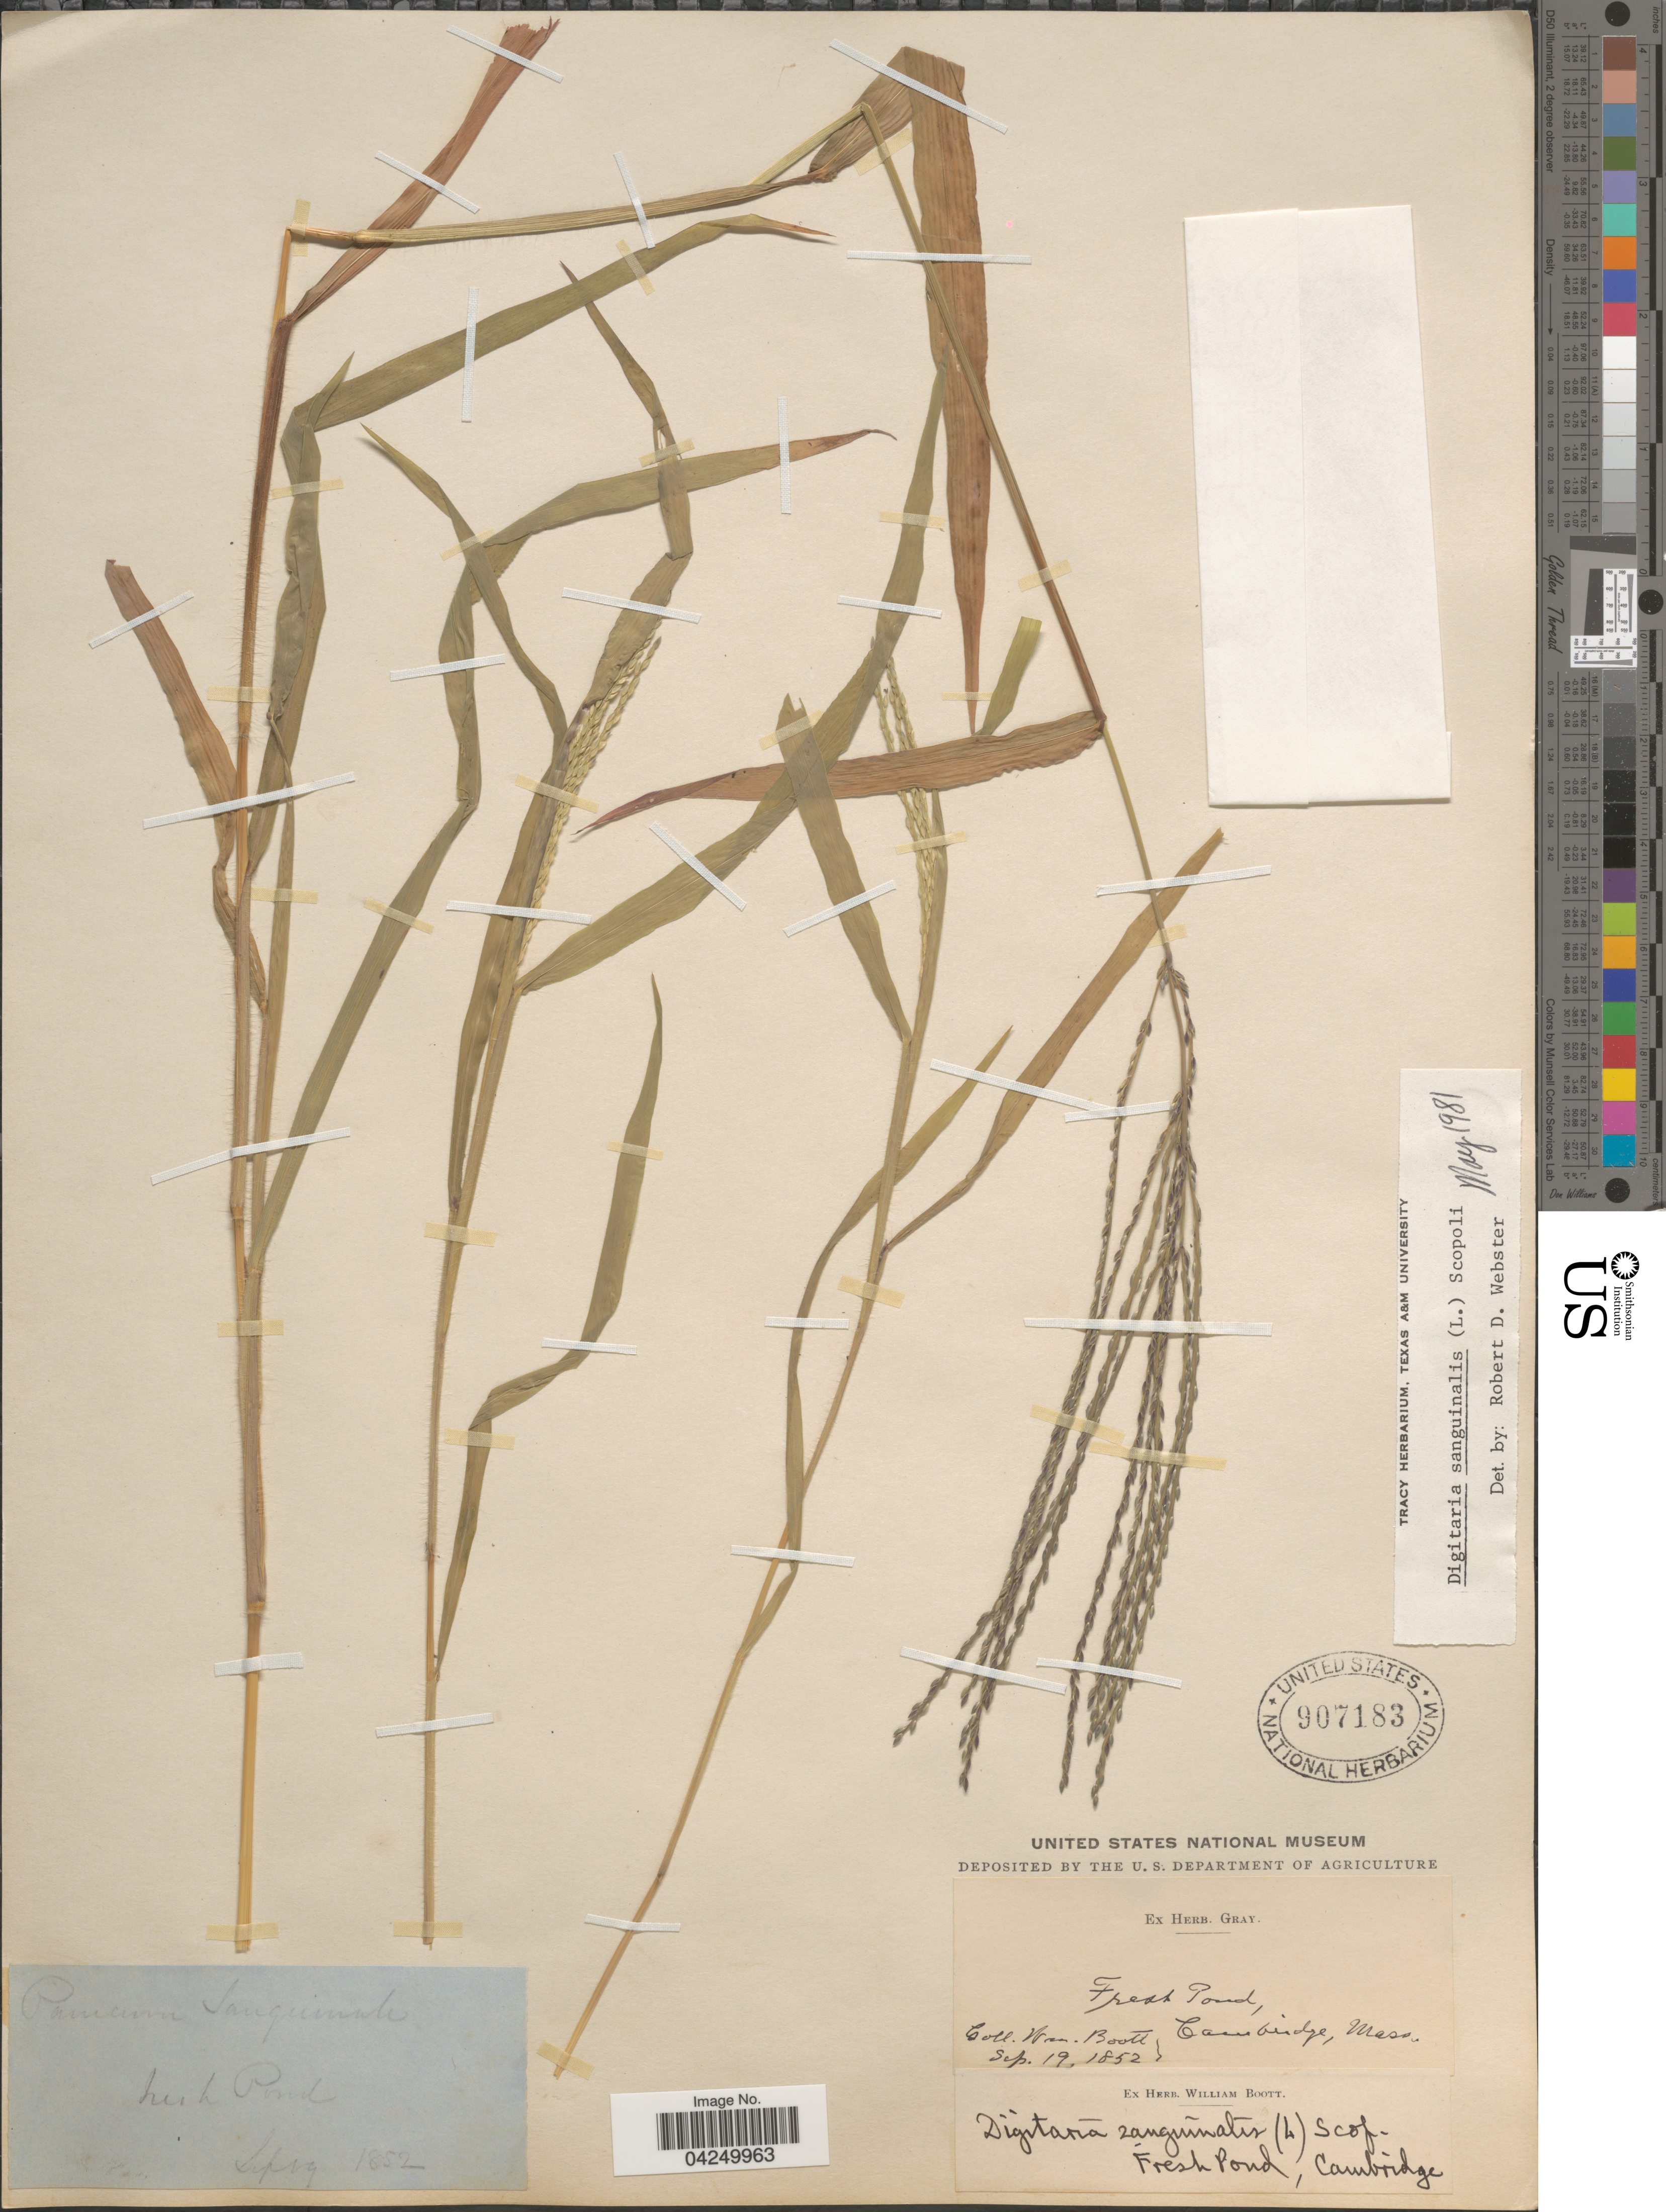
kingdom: Plantae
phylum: Tracheophyta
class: Liliopsida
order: Poales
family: Poaceae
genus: Digitaria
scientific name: Digitaria sanguinalis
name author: (L.) Scop.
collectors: W. Boott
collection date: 1852-09-19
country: United States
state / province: Massachusetts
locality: Fresh Pond, Cambridge.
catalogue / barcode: US 907183